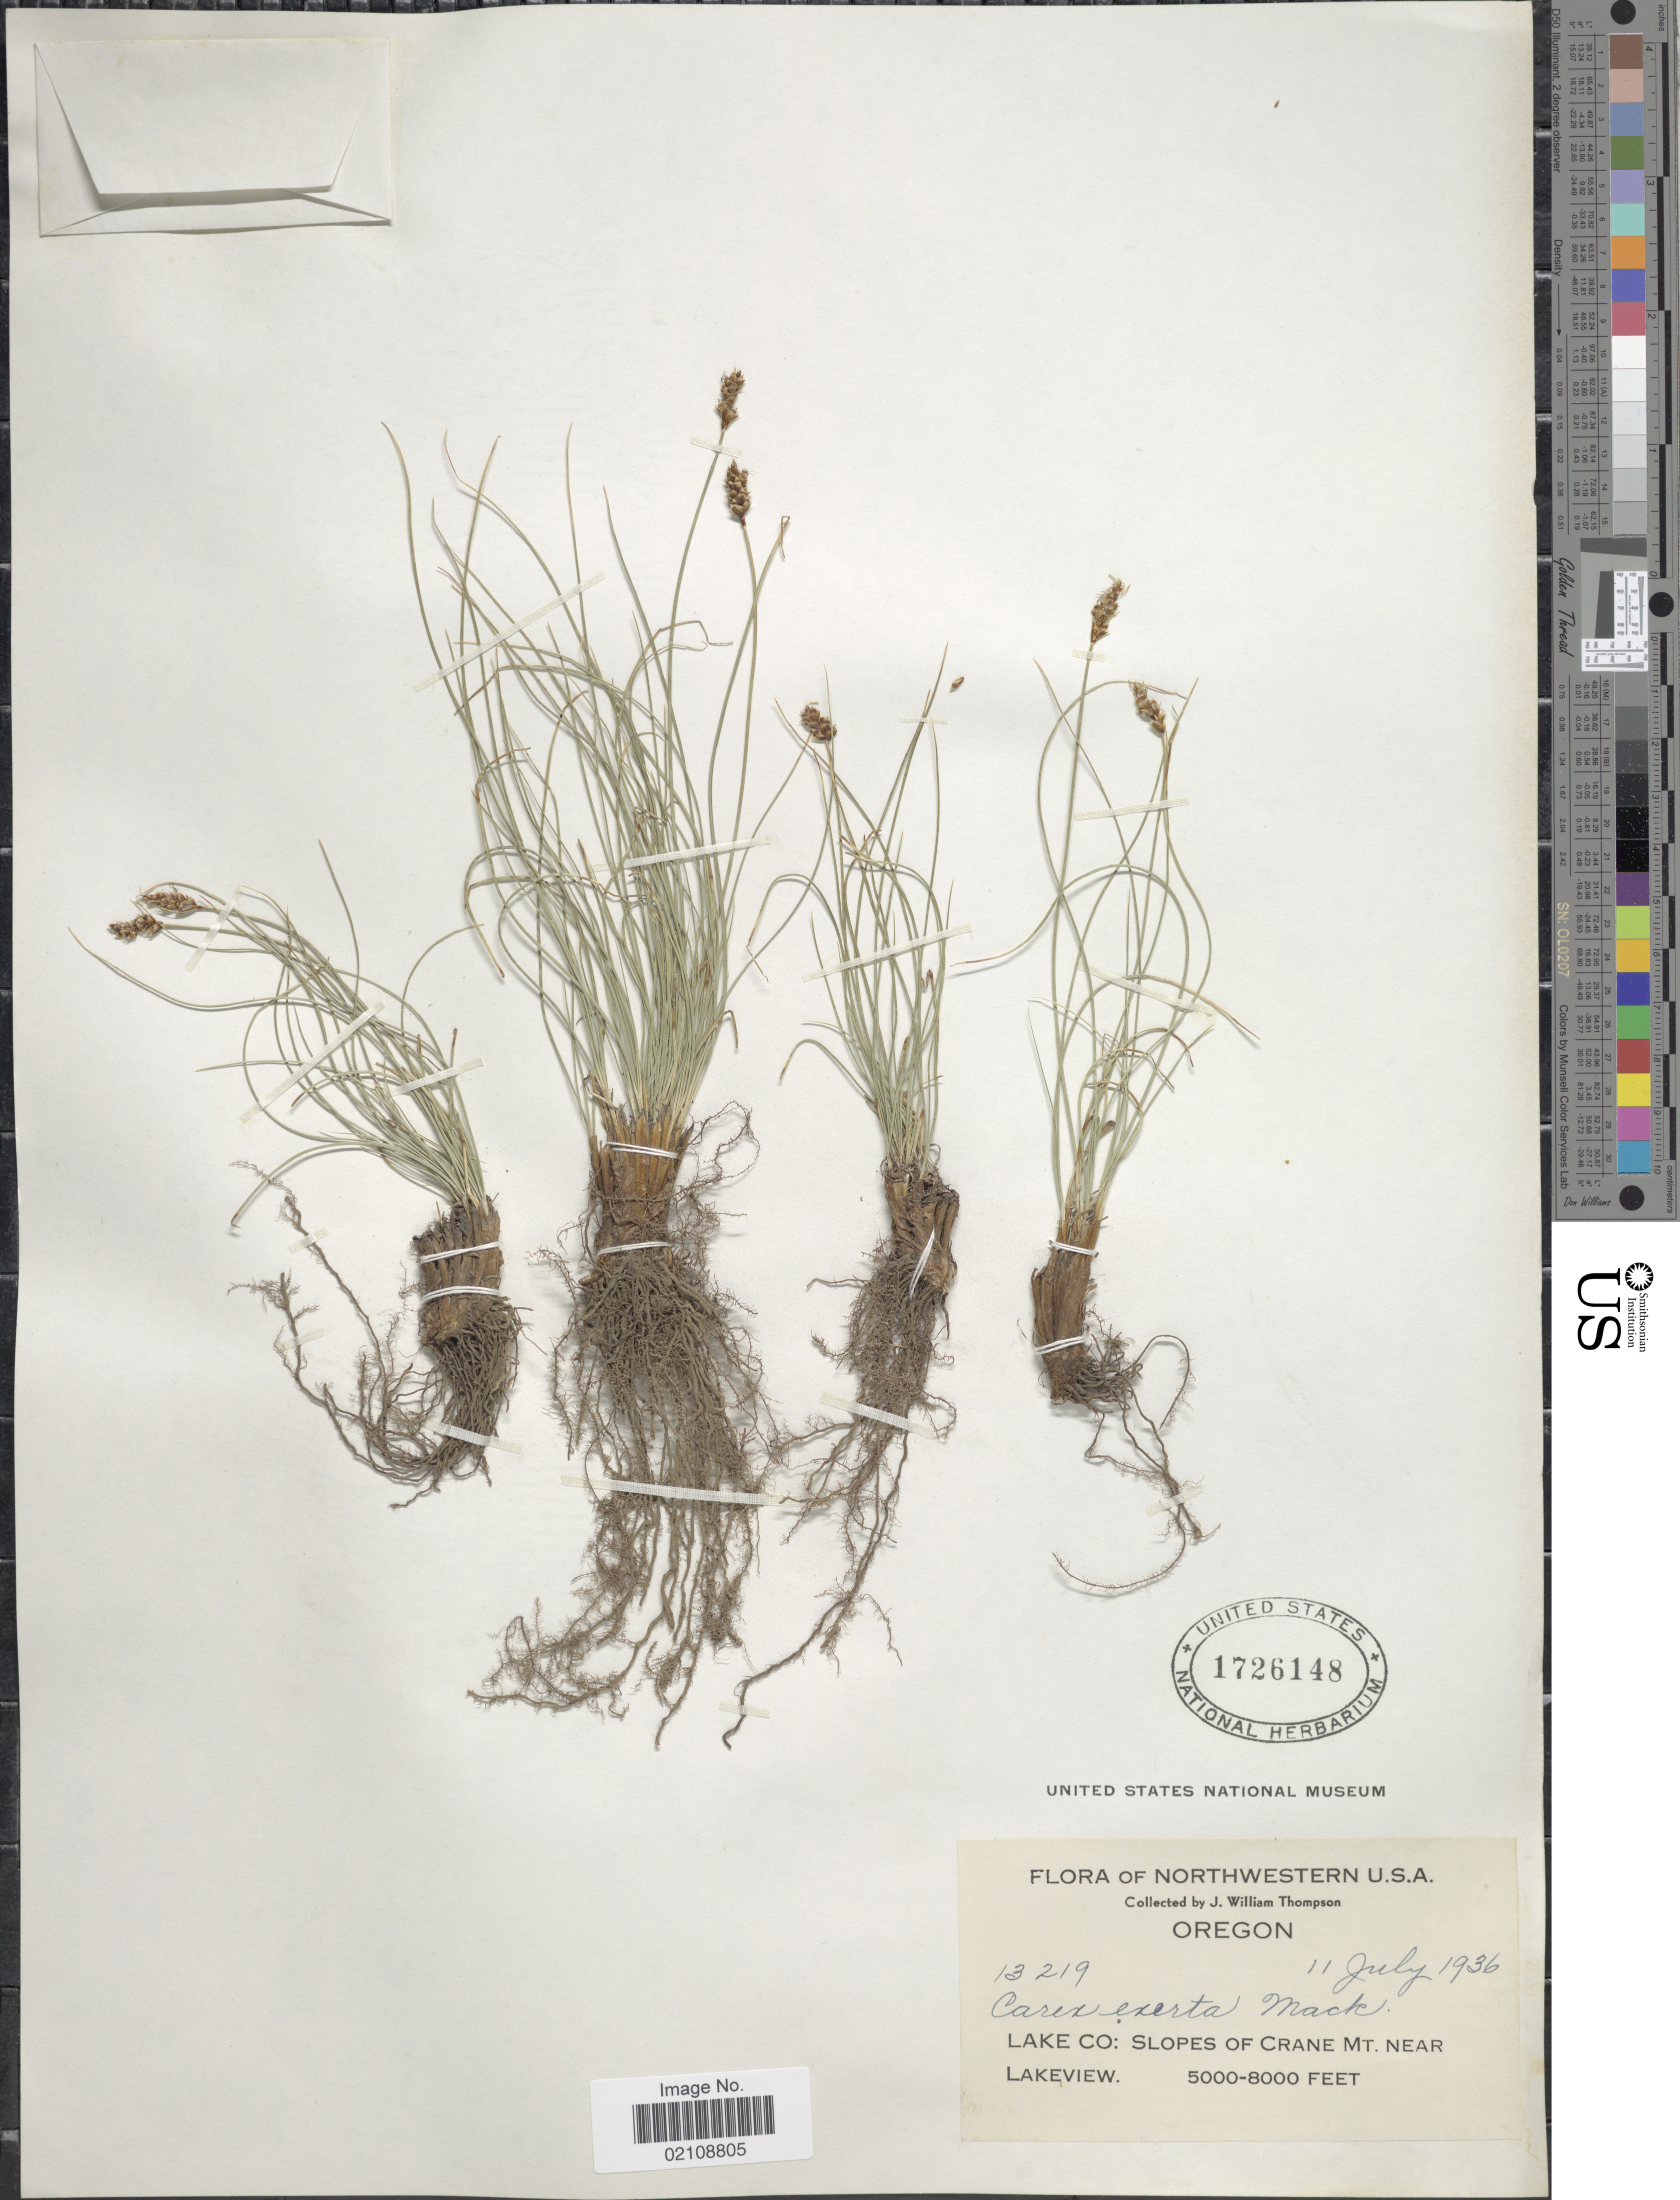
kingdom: Plantae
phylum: Tracheophyta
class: Liliopsida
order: Poales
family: Cyperaceae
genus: Carex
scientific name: Carex filifolia var. erostrata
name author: Kük.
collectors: J. W. Thompson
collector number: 13219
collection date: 1936-07-11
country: United States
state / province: Oregon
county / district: Lake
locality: Lake Co.: Slopes of Crane Mt. Near Lakeview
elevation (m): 1524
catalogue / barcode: US 1726148